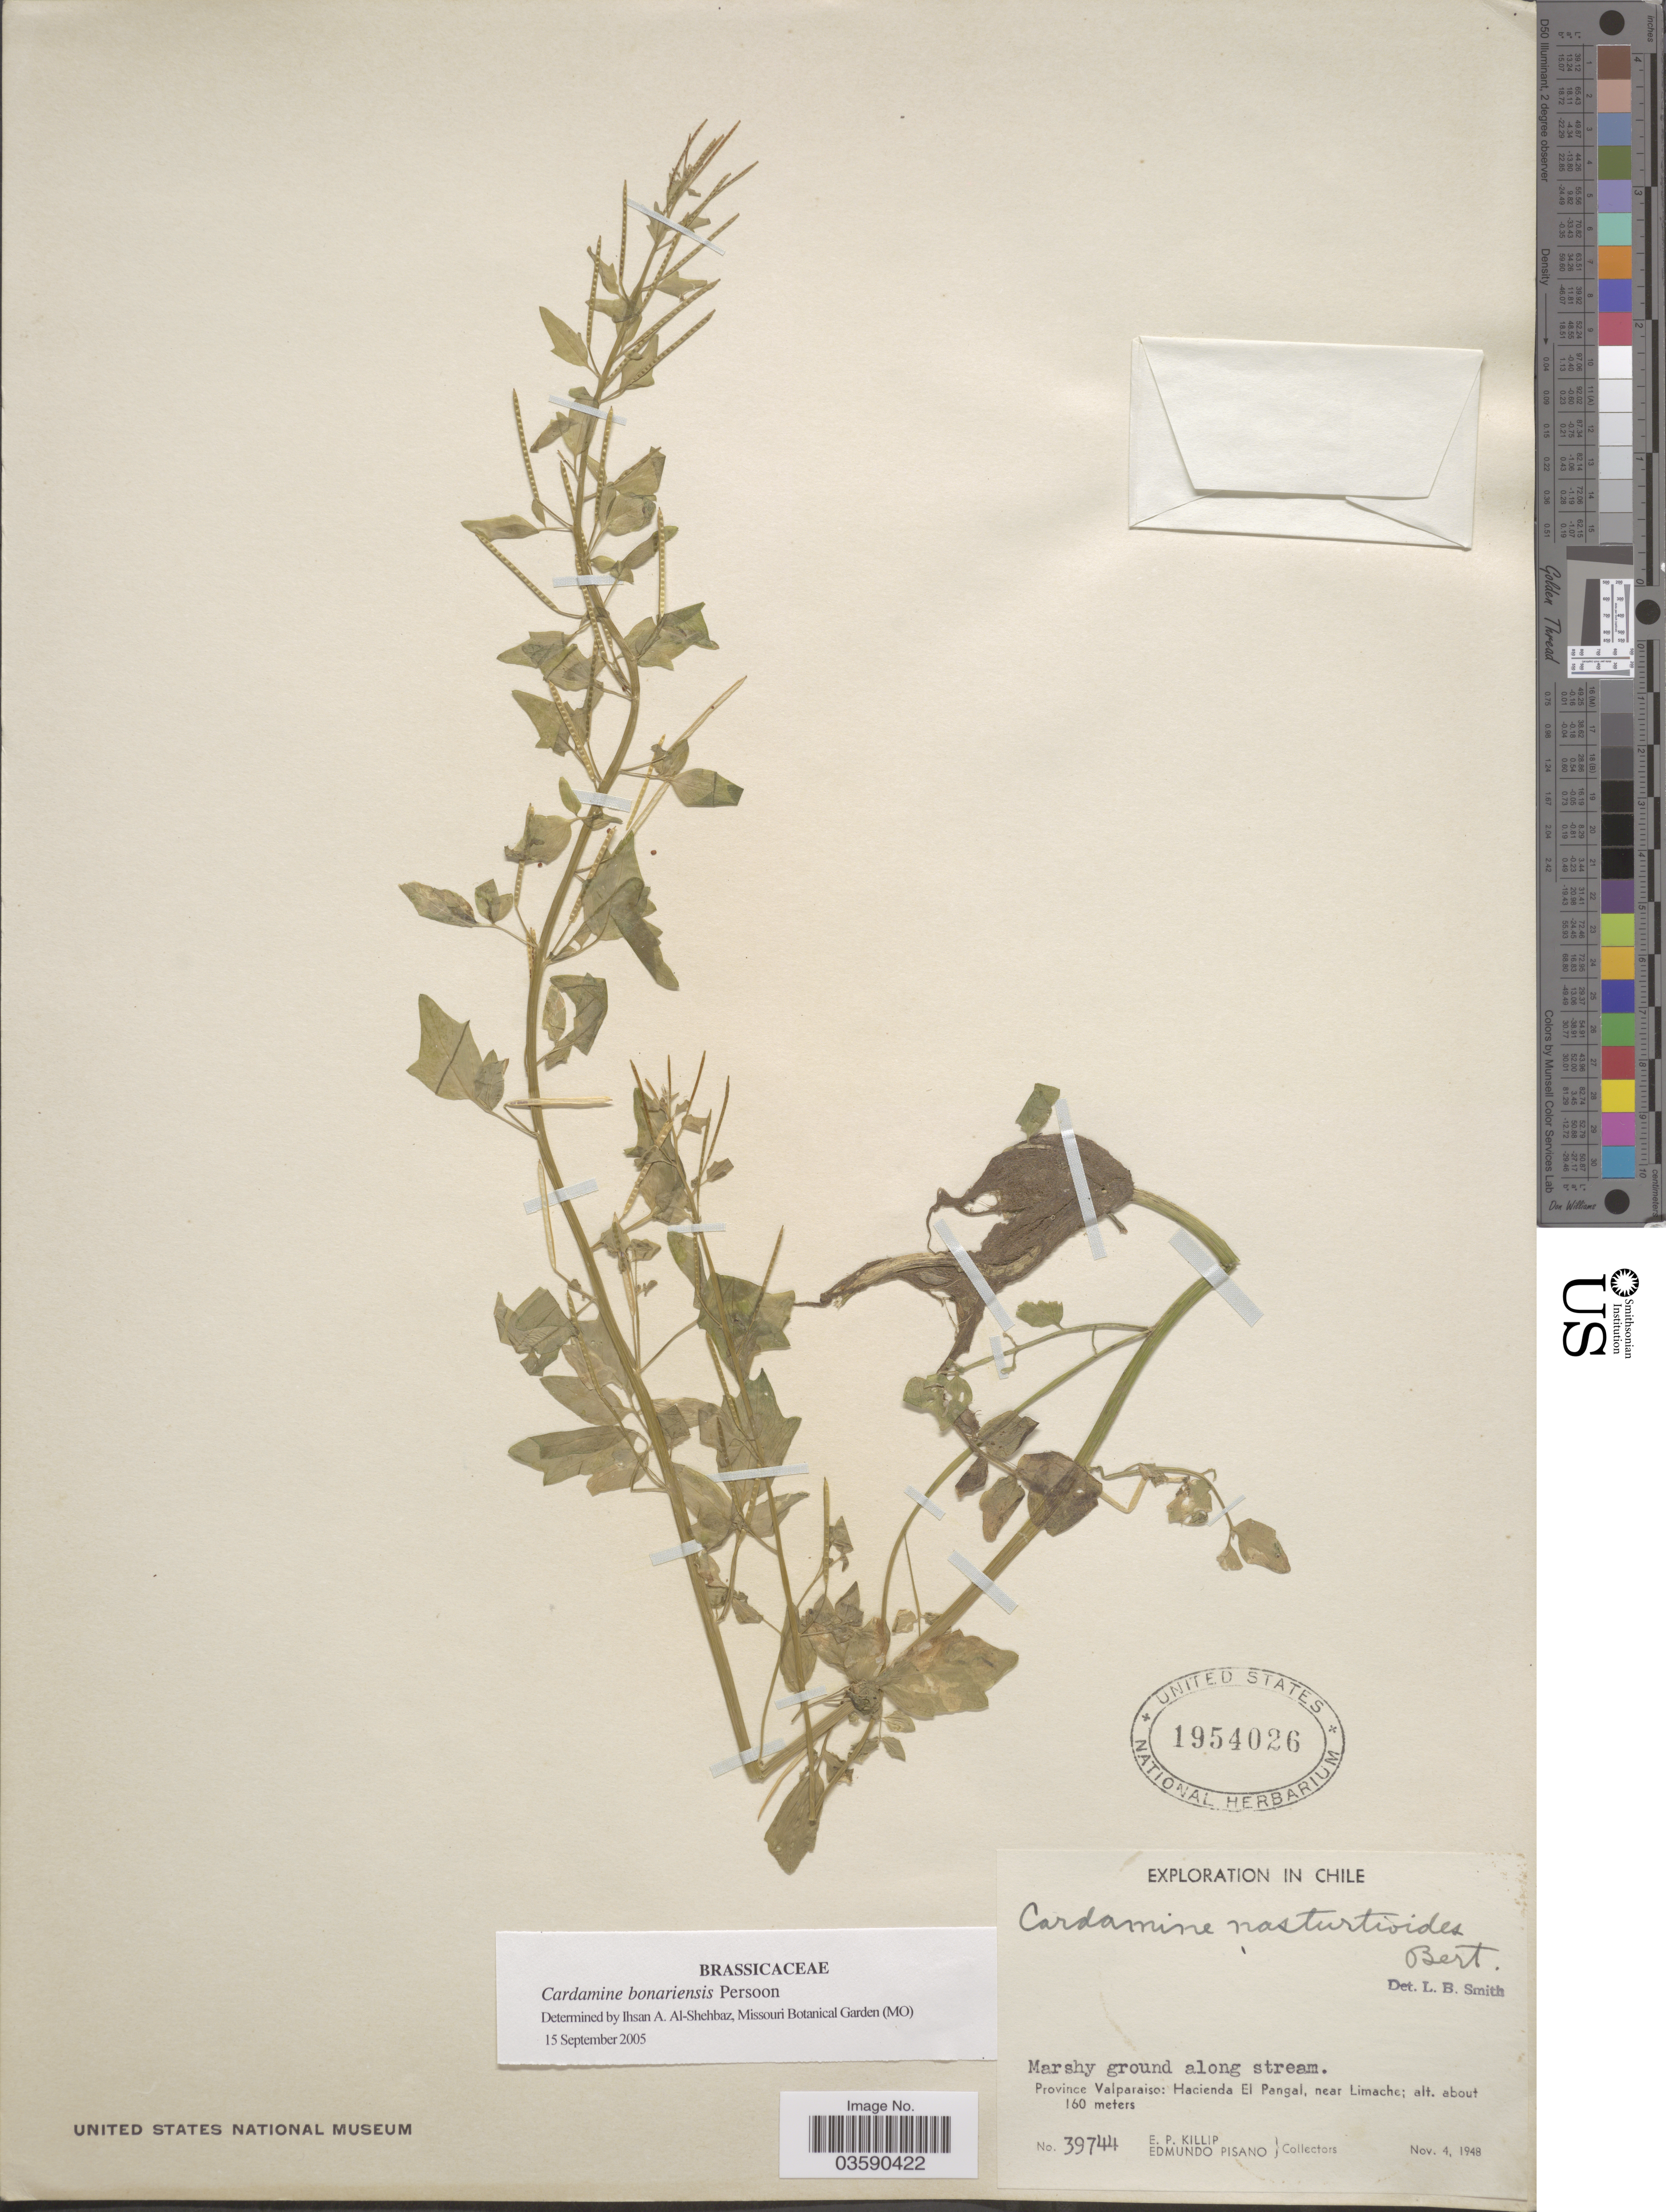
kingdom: Plantae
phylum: Tracheophyta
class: Magnoliopsida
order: Brassicales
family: Brassicaceae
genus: Cardamine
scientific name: Cardamine bonariensis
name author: Pers.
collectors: E. P. Killip & E. Pisano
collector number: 39744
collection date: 1948-11-04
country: Chile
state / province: Valparaíso (V)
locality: Hacienda El Pangal, near Limache.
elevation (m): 160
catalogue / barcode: US 1954026